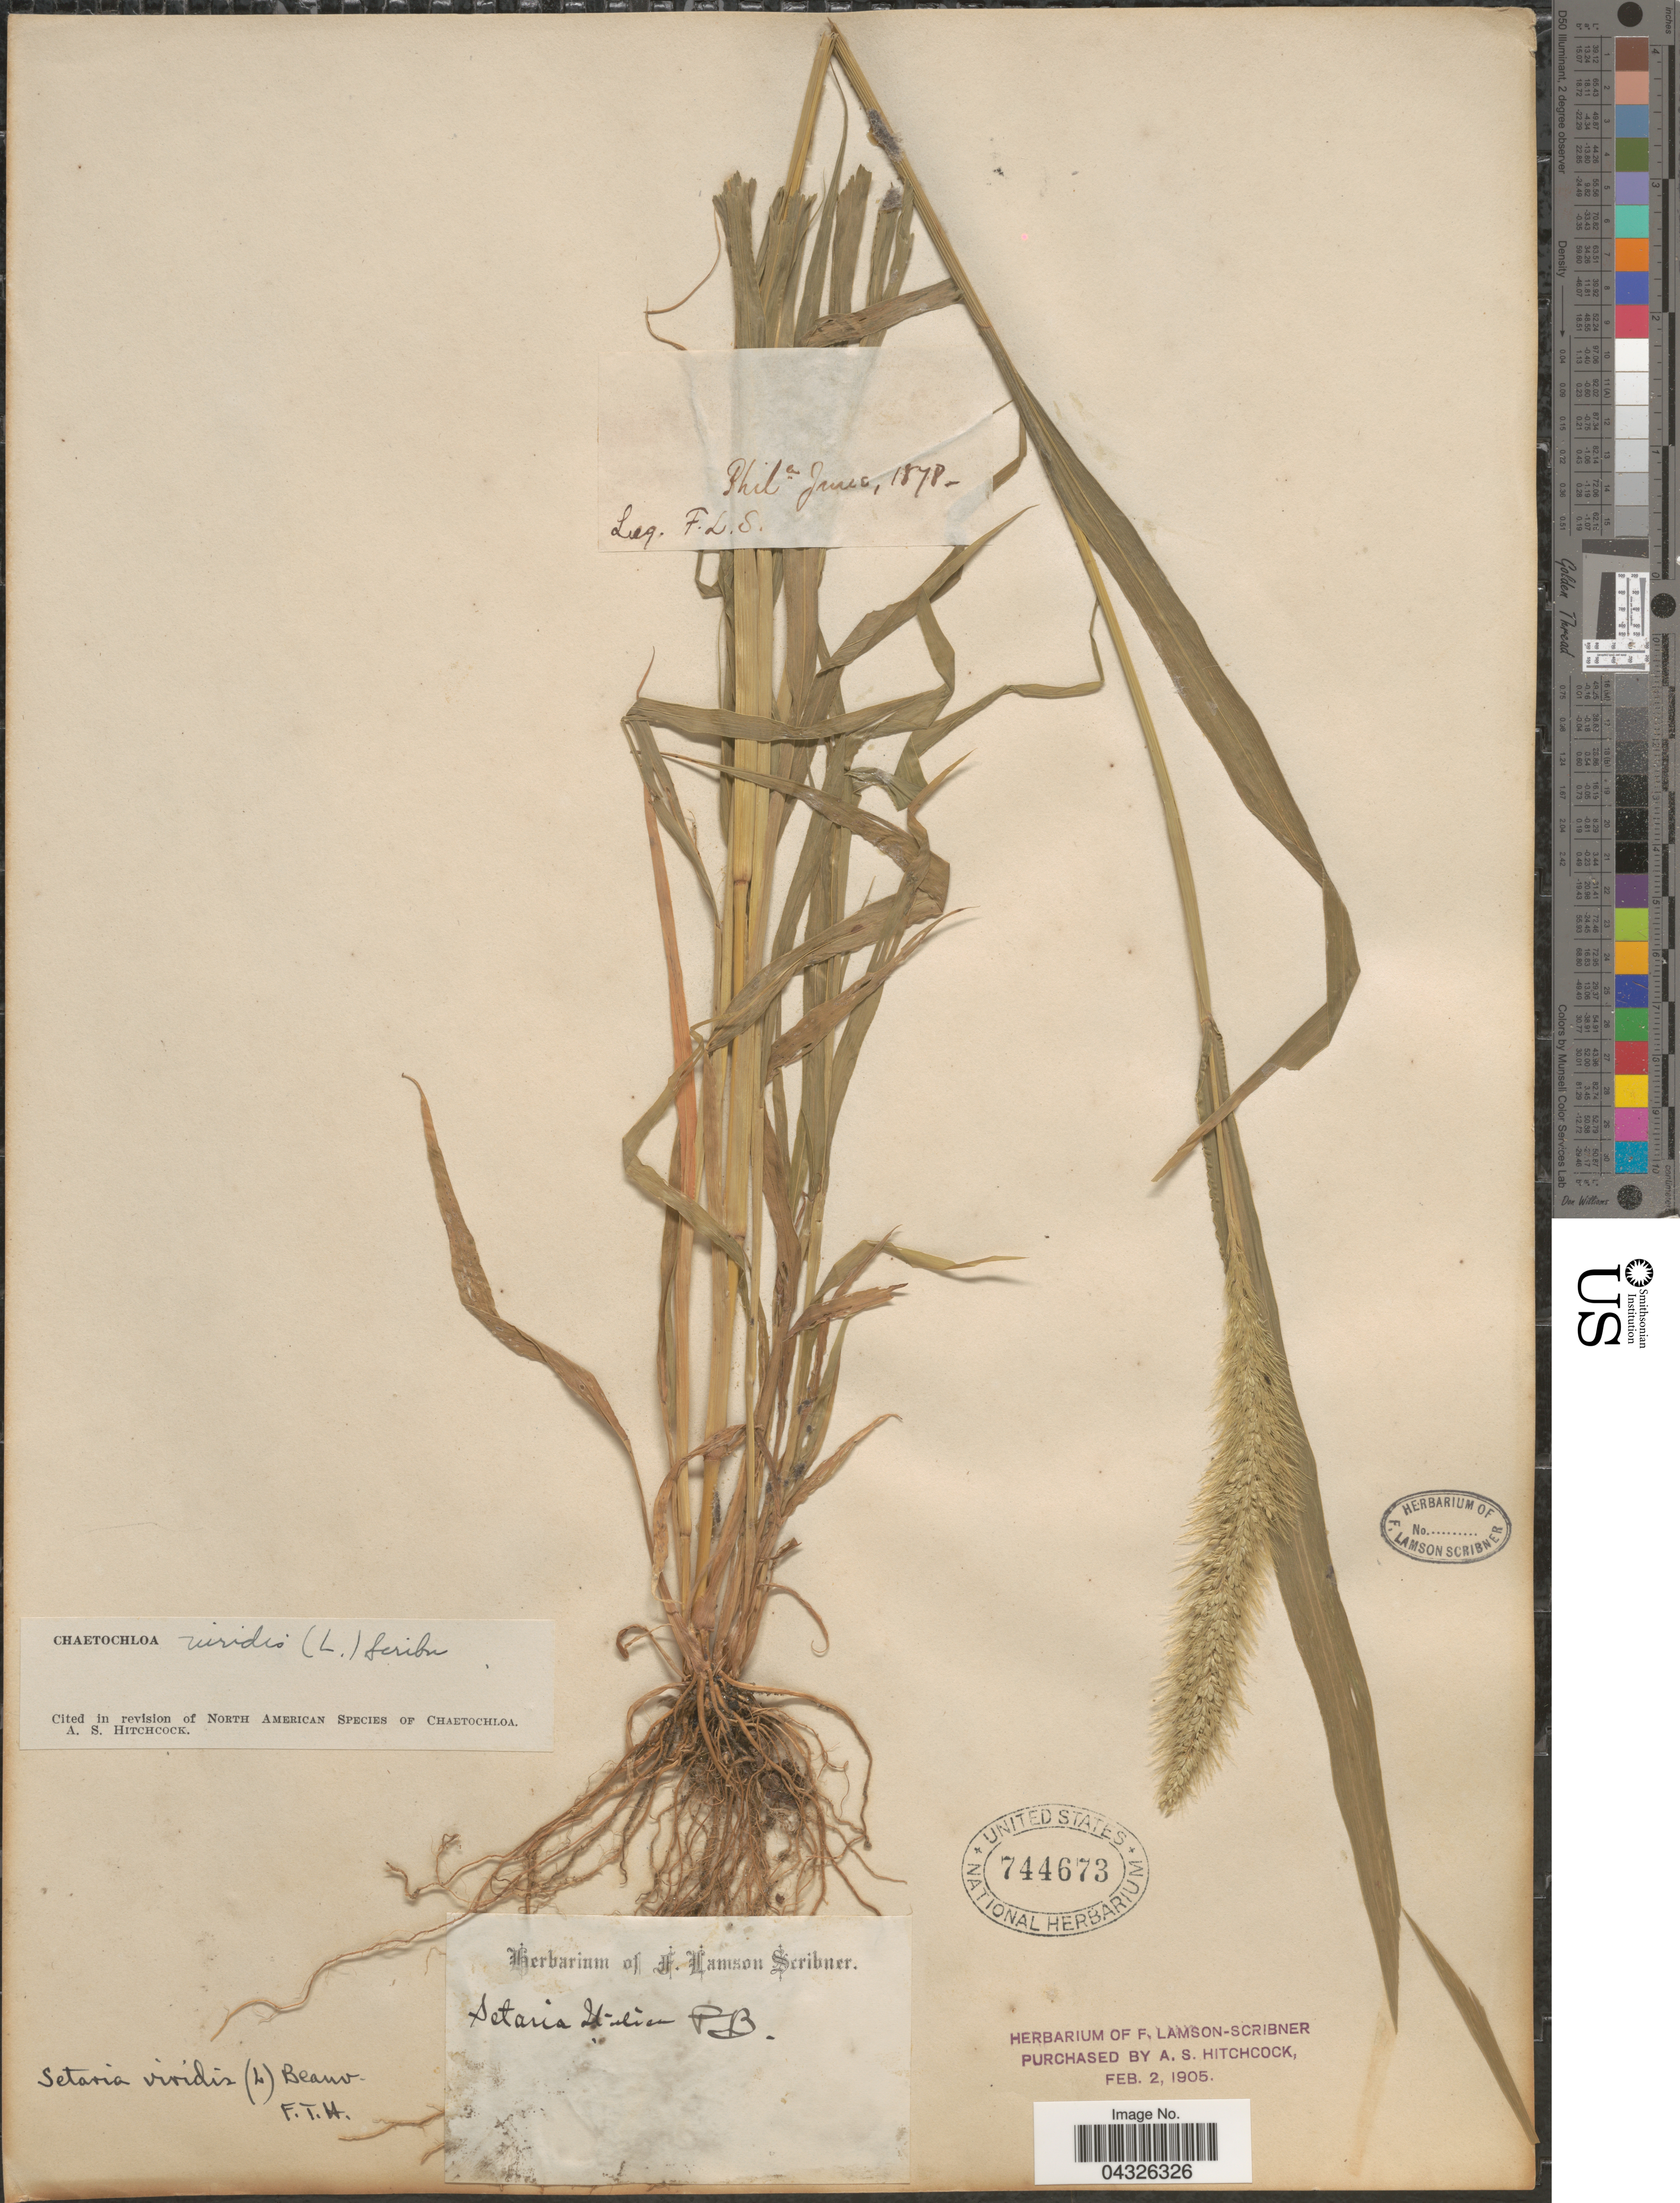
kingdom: Plantae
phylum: Tracheophyta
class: Liliopsida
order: Poales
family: Poaceae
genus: Setaria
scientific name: Setaria viridis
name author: (L.) P. Beauv.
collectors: F. Lamson-Scribner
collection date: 1878-06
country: United States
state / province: Pennsylvania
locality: Phila.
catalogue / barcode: US 744673